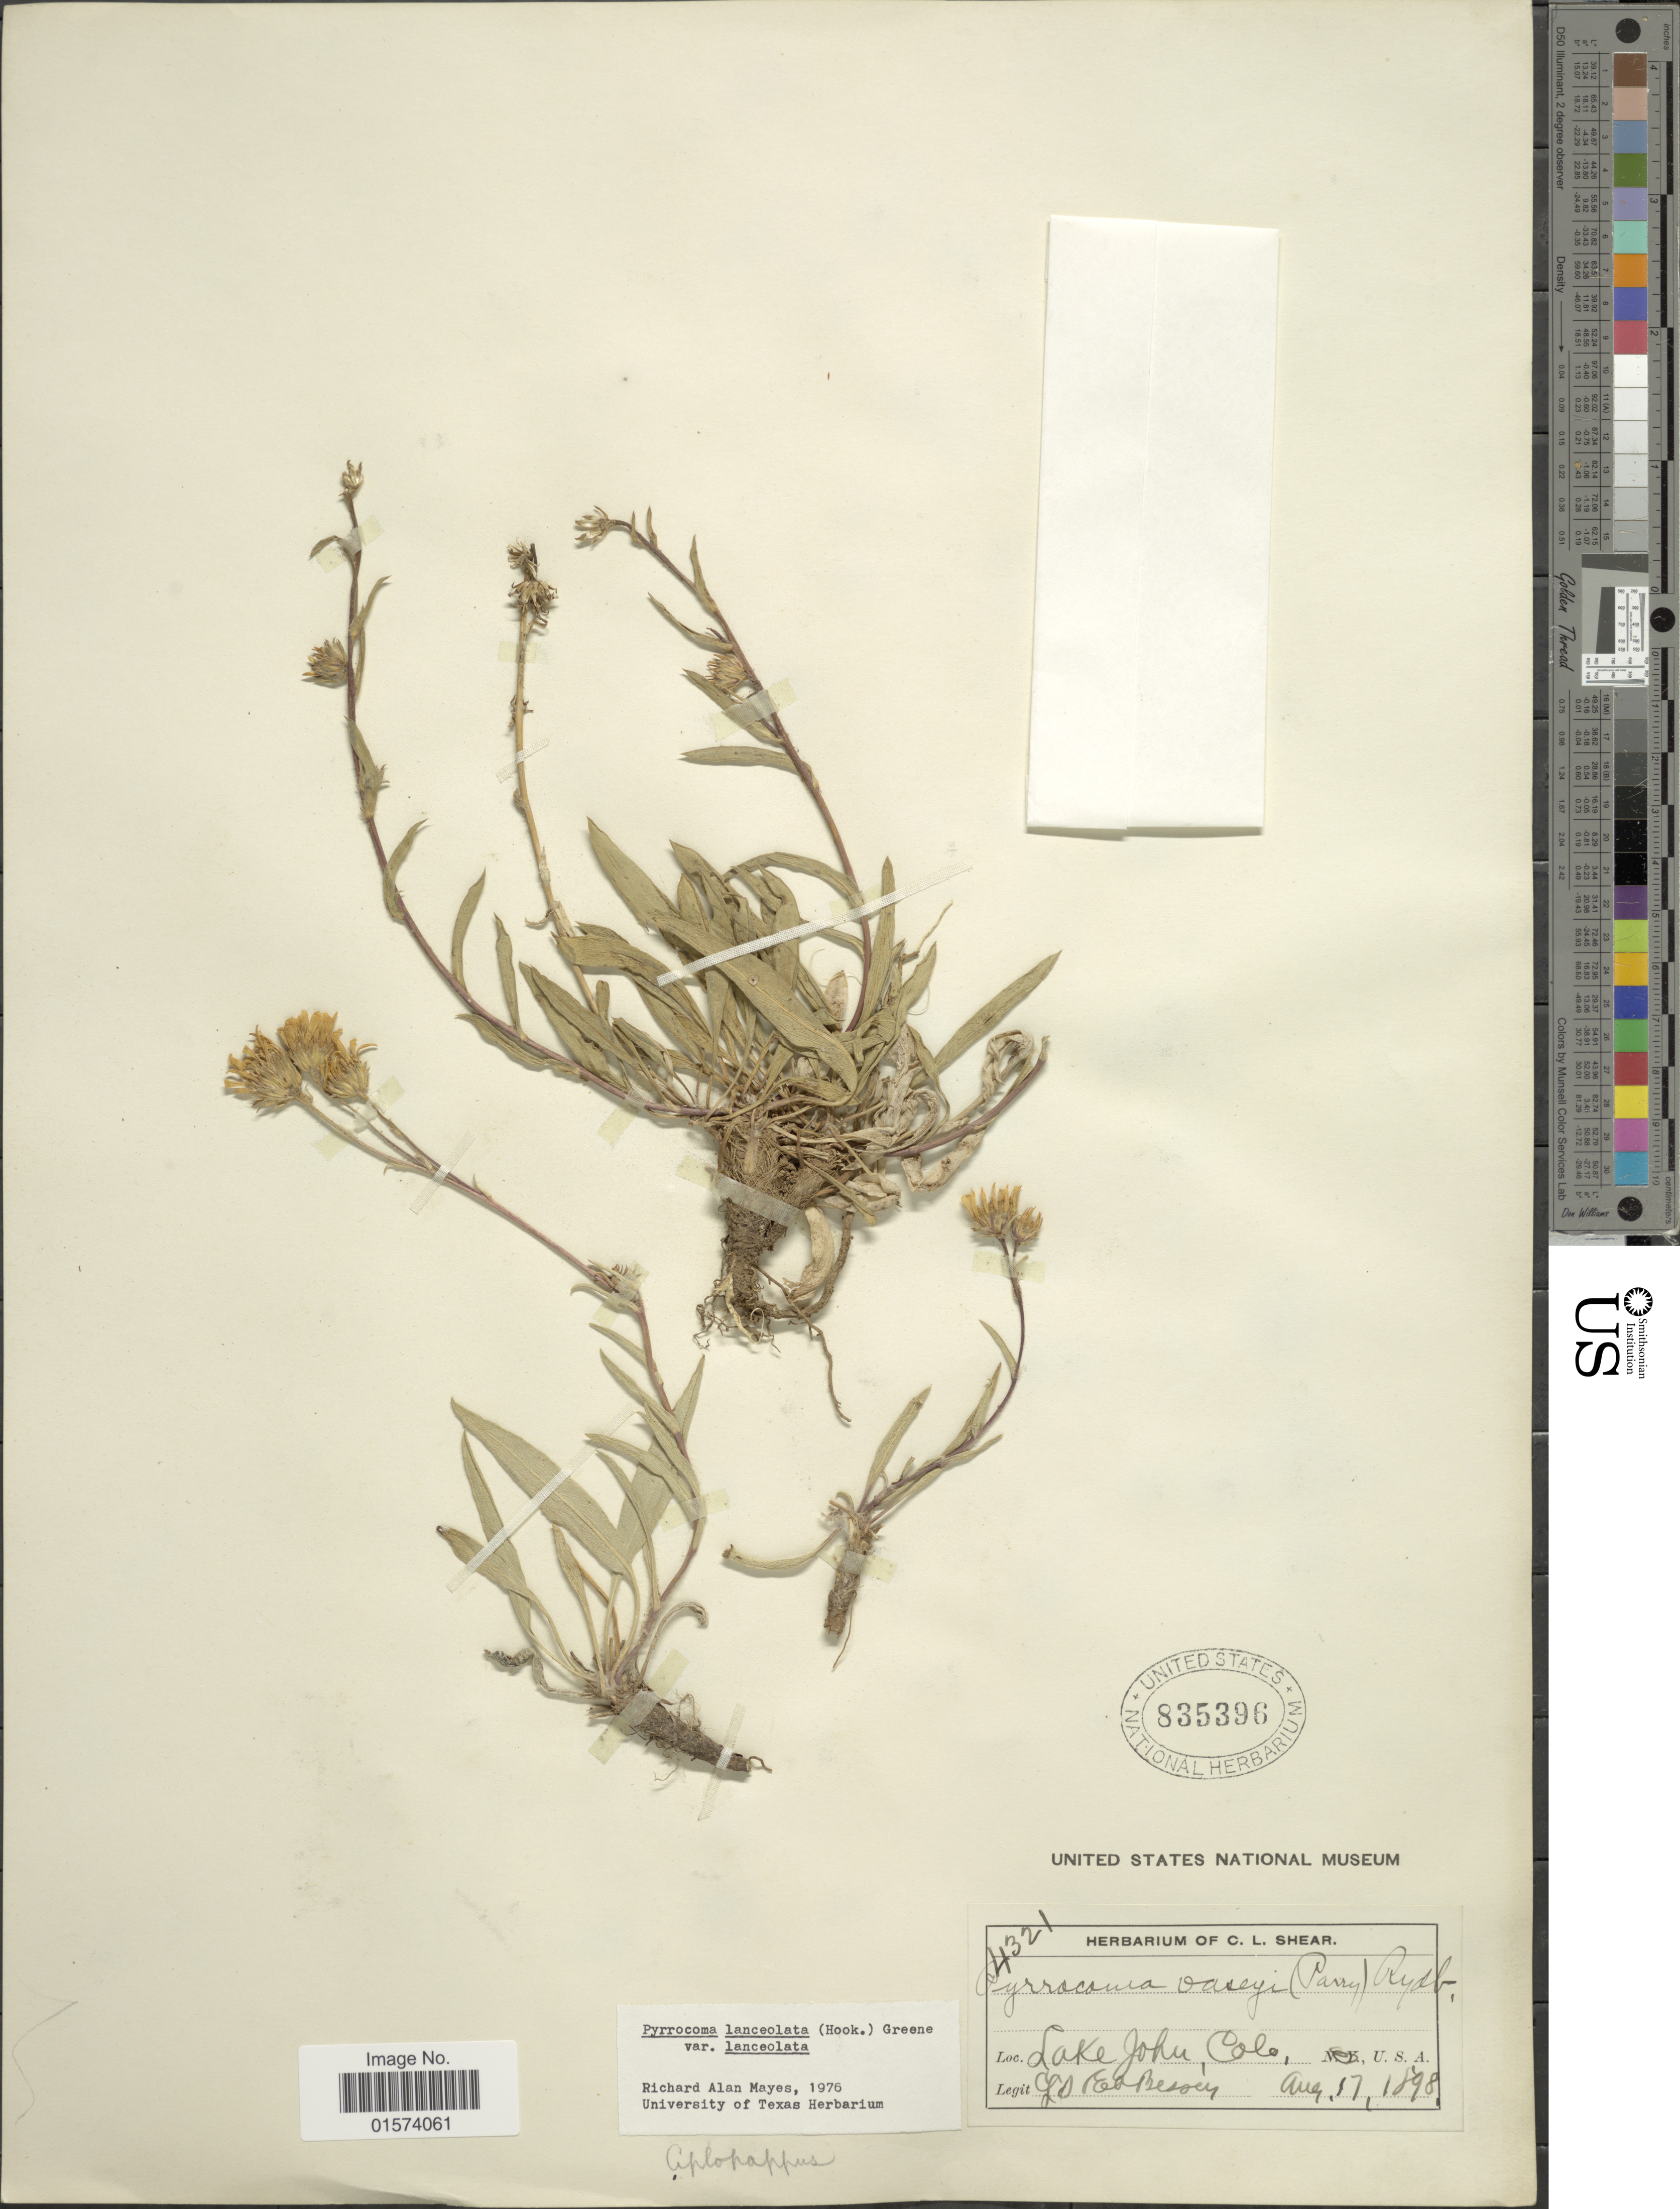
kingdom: Plantae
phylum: Tracheophyta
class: Magnoliopsida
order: Asterales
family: Asteraceae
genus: Pyrrocoma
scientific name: Pyrrocoma lanceolata var. lanceolata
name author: (Hook.) Greene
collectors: L. Bessey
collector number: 4321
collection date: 1898-08-17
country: United States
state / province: Colorado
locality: Lake John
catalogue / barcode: US 835396